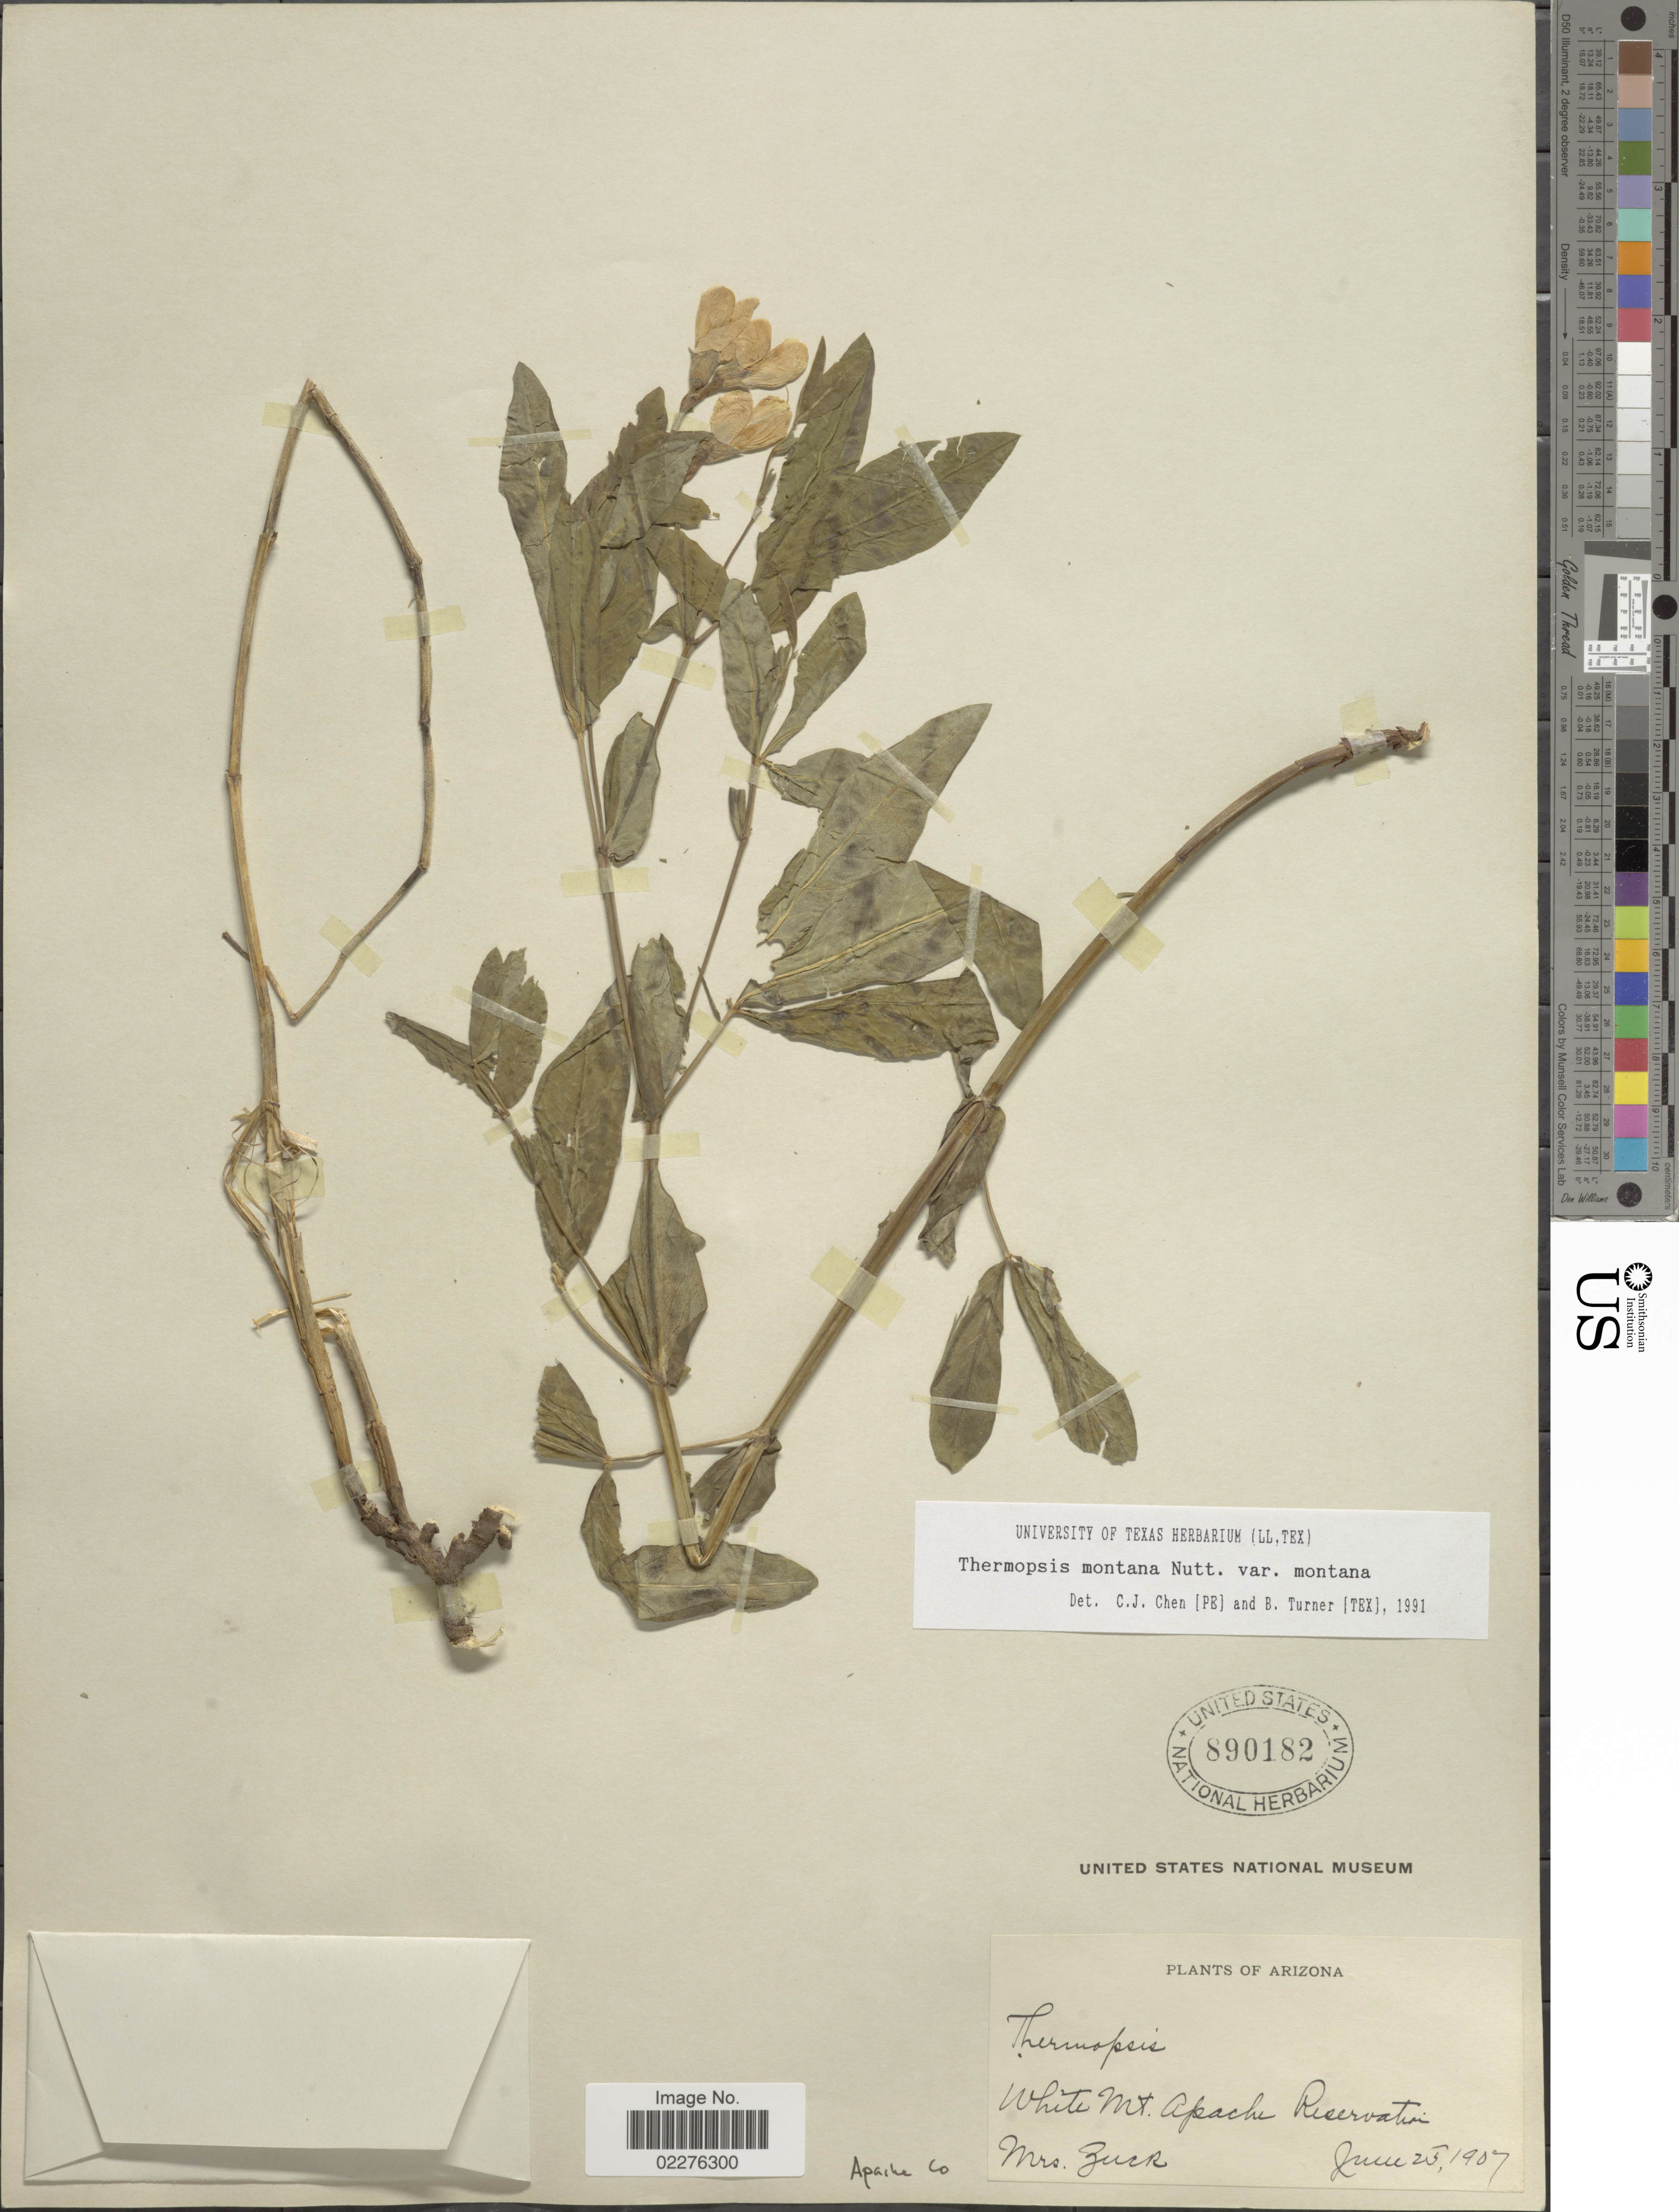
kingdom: Plantae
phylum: Tracheophyta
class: Magnoliopsida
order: Fabales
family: Fabaceae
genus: Thermopsis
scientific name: Thermopsis montana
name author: Nutt.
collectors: Zuck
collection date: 1907-06-25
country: United States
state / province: Arizona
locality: White Mt Apache Reservation, Apache Co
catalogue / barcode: US 890182